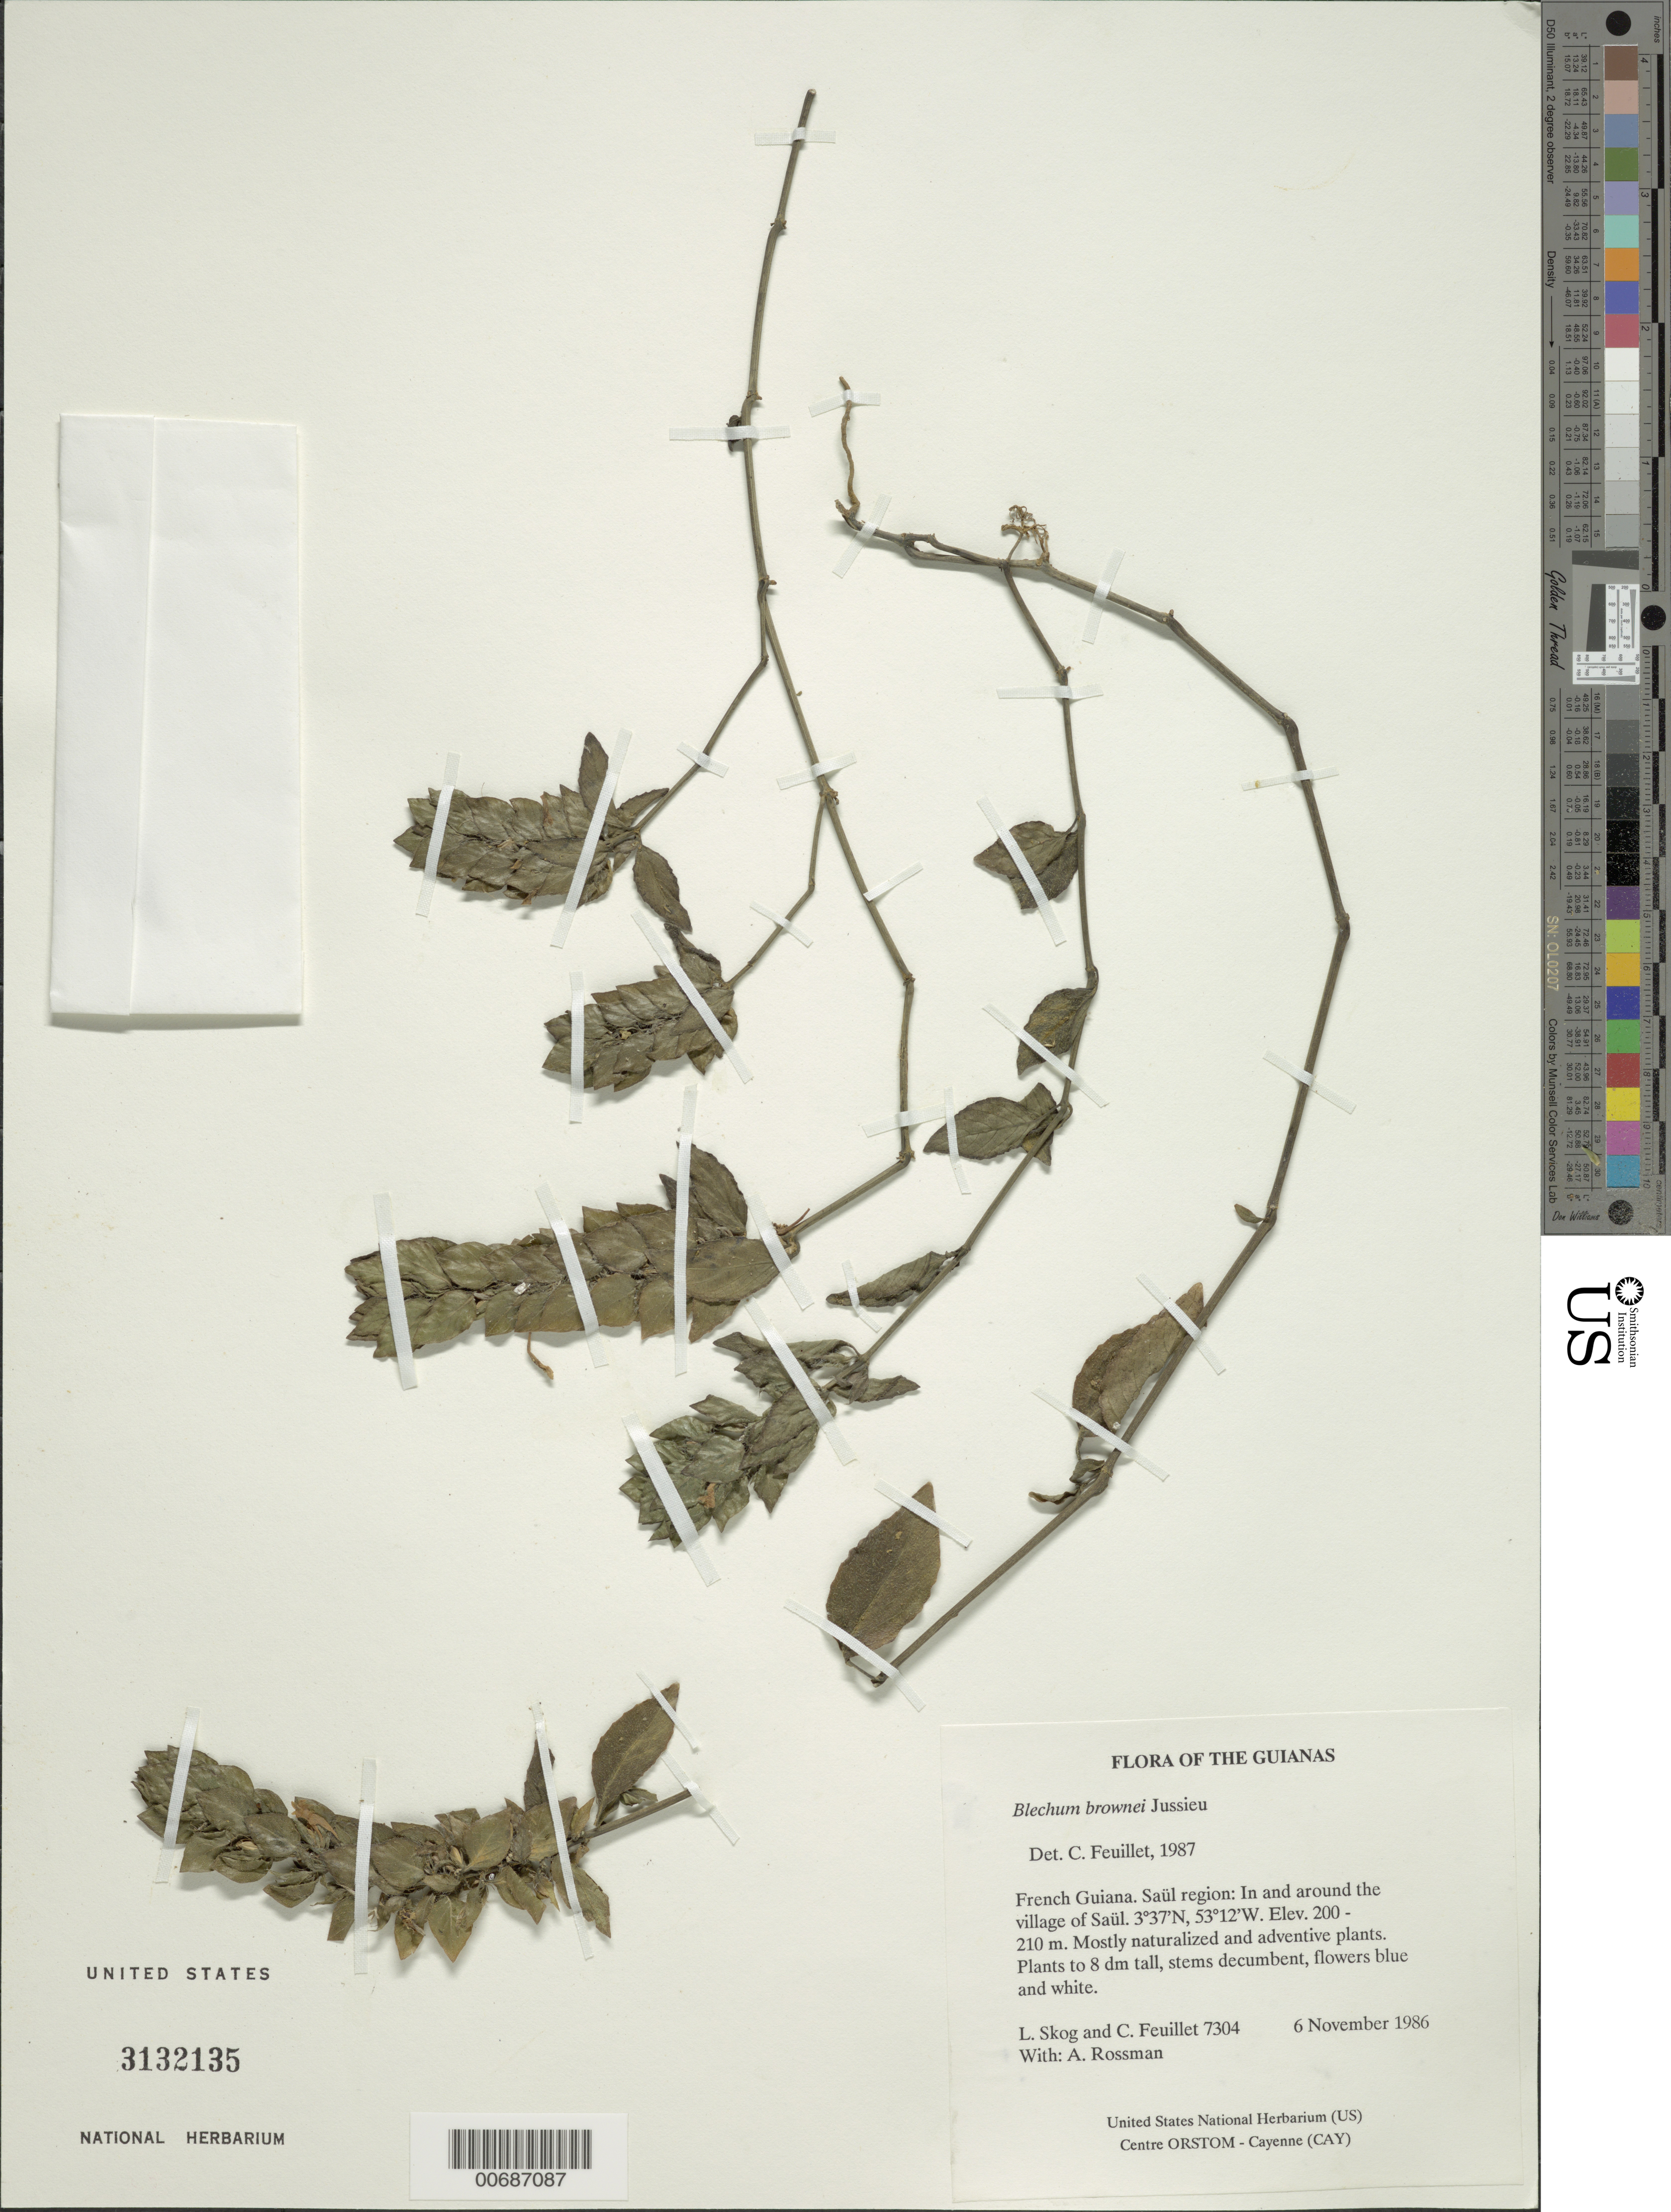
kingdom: Plantae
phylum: Tracheophyta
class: Magnoliopsida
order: Lamiales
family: Acanthaceae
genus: Blechum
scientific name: Blechum brownei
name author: Juss.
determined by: Feuillet, C.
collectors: L. E. Skog, C. Feuillet & A. Rossman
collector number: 7304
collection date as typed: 6 November 1986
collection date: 1986-11-06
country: French Guiana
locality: Saül. In and around the village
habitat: Mostly naturalized and adventive plants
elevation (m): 200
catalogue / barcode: US 3132135